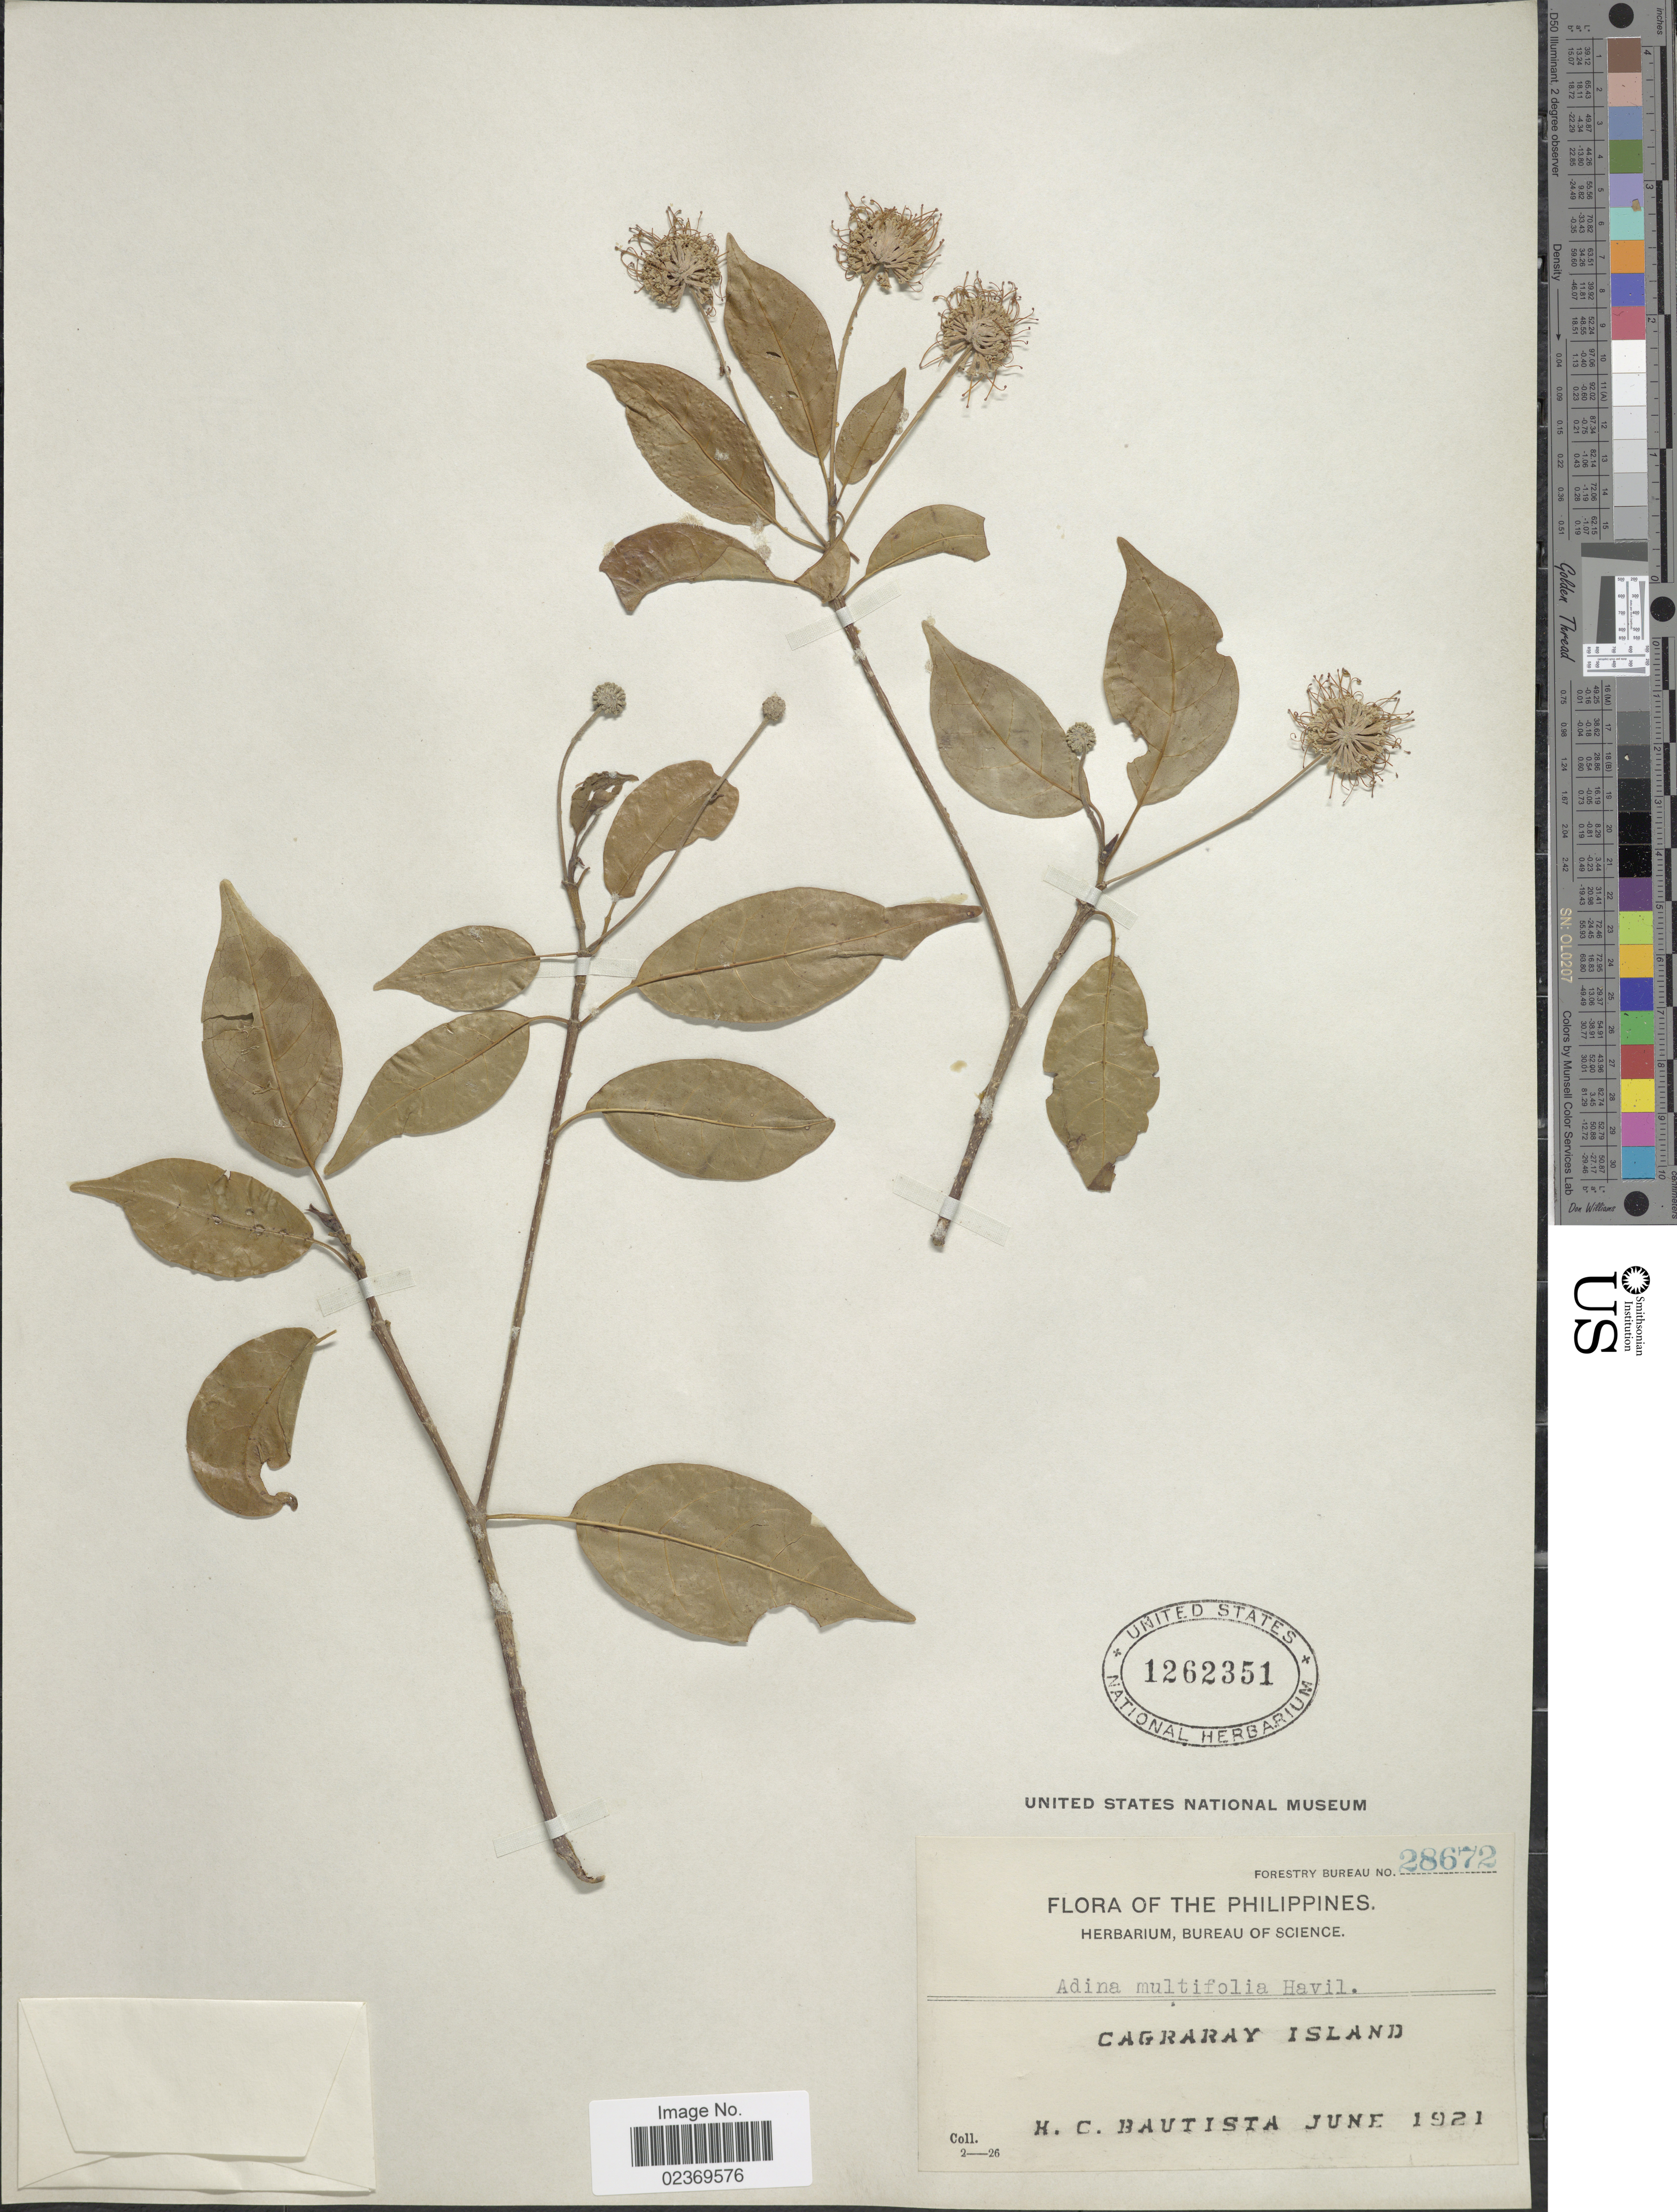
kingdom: Plantae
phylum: Tracheophyta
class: Magnoliopsida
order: Gentianales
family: Rubiaceae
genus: Adina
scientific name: Adina multifolia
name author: Havil.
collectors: H. Bautista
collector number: Forestry Bureau 28672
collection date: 1921-06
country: Philippines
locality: Cagraray Island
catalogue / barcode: US 1262351